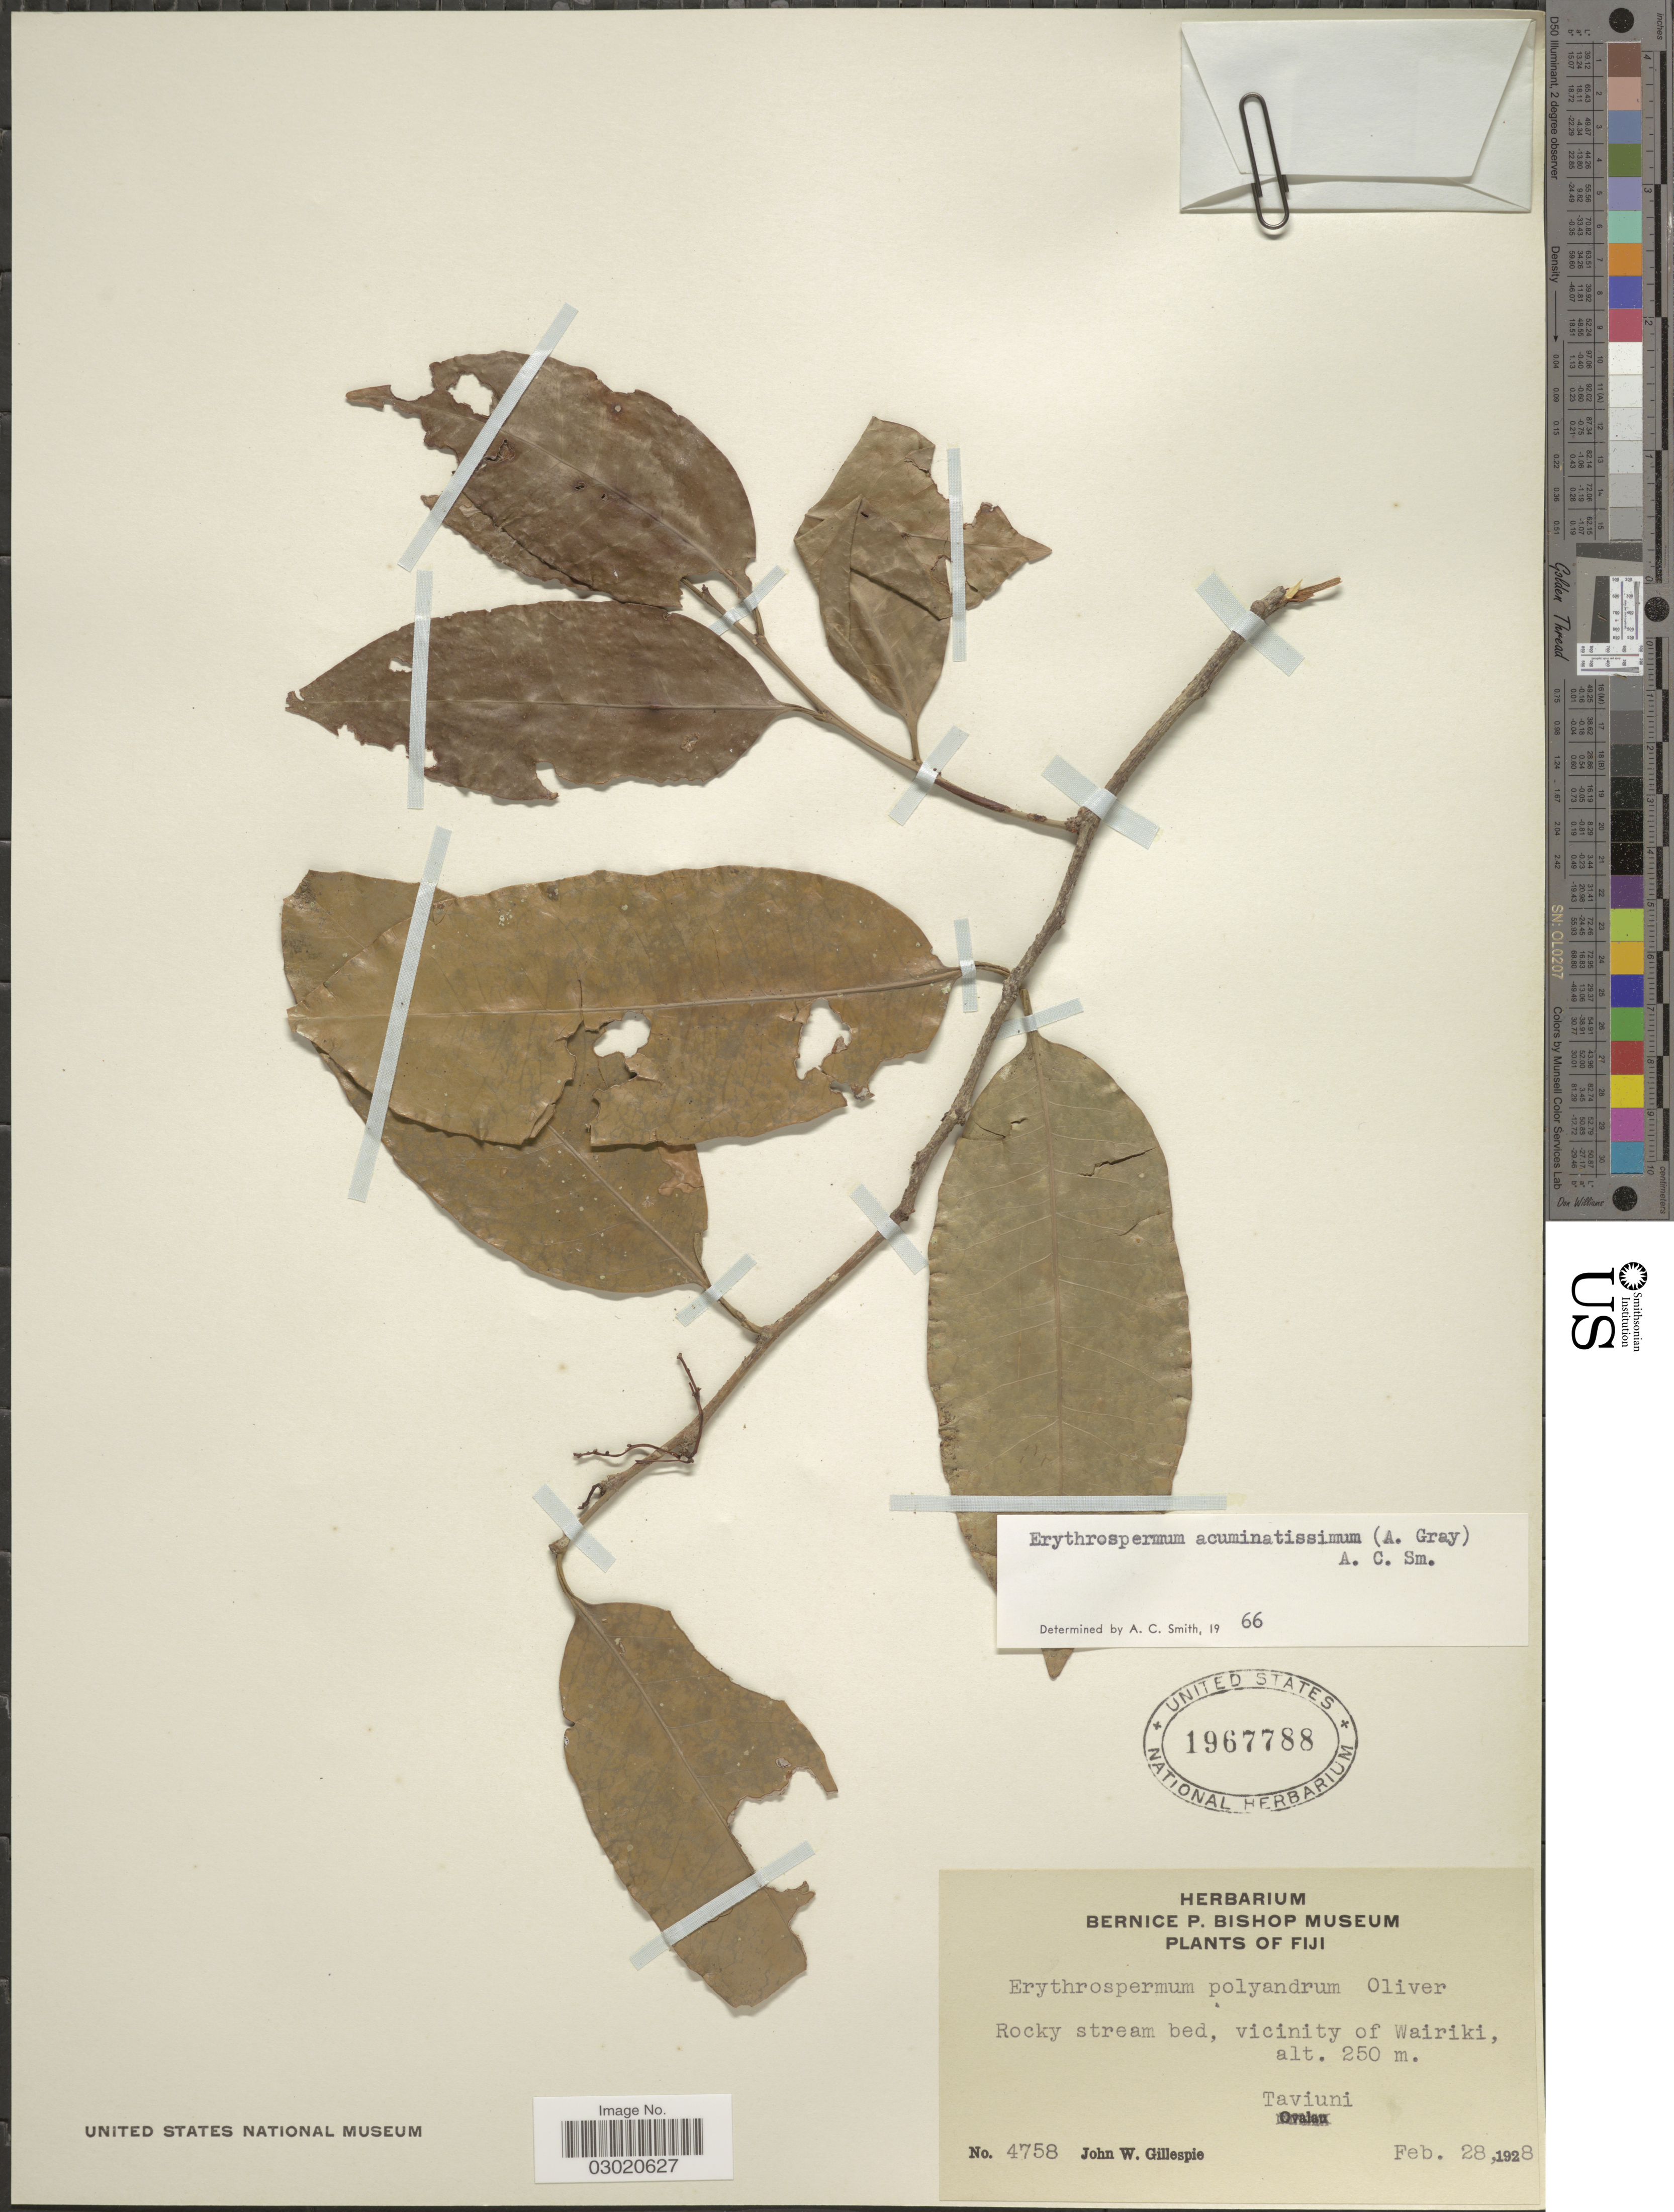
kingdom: Plantae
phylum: Tracheophyta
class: Magnoliopsida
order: Malpighiales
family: Achariaceae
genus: Erythrospermum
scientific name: Erythrospermum acuminatissimum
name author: (A. Gray) A.C. Sm.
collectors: J. W. Gillespie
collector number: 4758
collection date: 1928-02-28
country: Fiji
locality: Vicinity of Wairiki, Taviuni.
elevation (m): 250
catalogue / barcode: US 1967788